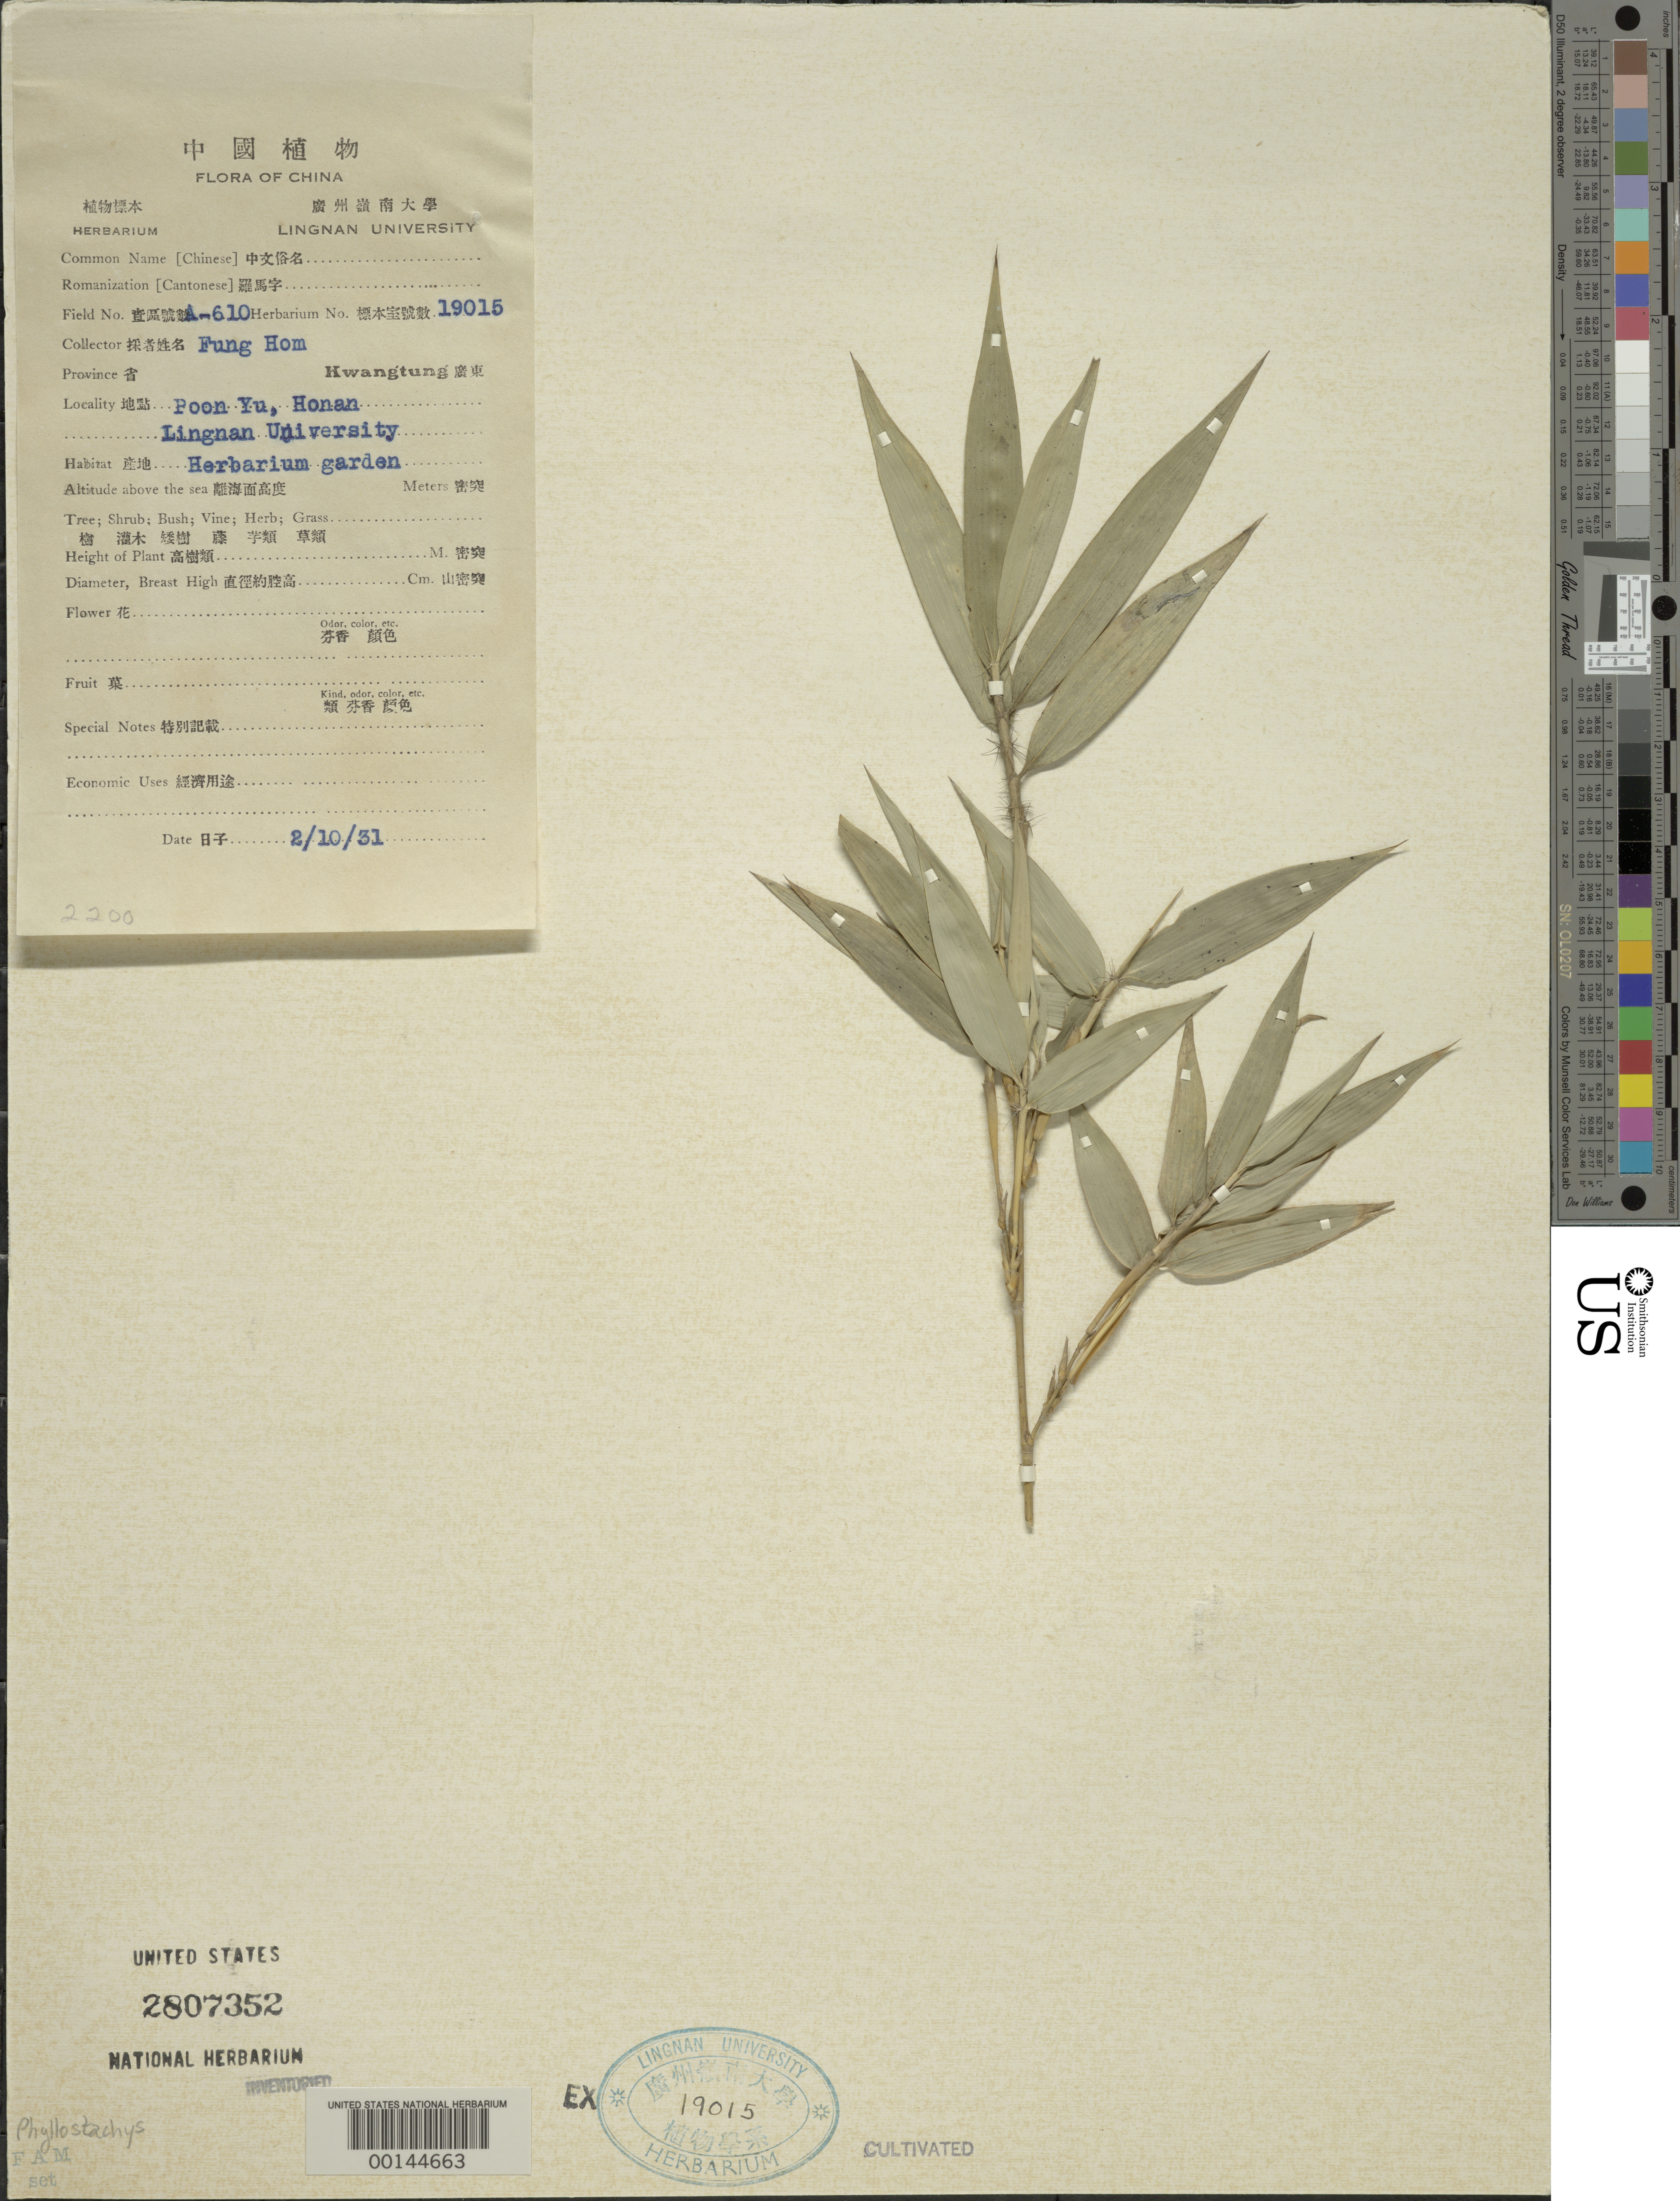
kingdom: Plantae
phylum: Tracheophyta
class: Liliopsida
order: Poales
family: Poaceae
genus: Phyllostachys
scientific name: Phyllostachys sp.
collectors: H. L. Fung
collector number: A-610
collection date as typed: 10 Feb 1931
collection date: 1931-02-10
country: China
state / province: Guangdong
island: Honam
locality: Honan, poon yu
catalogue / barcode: US 2807352